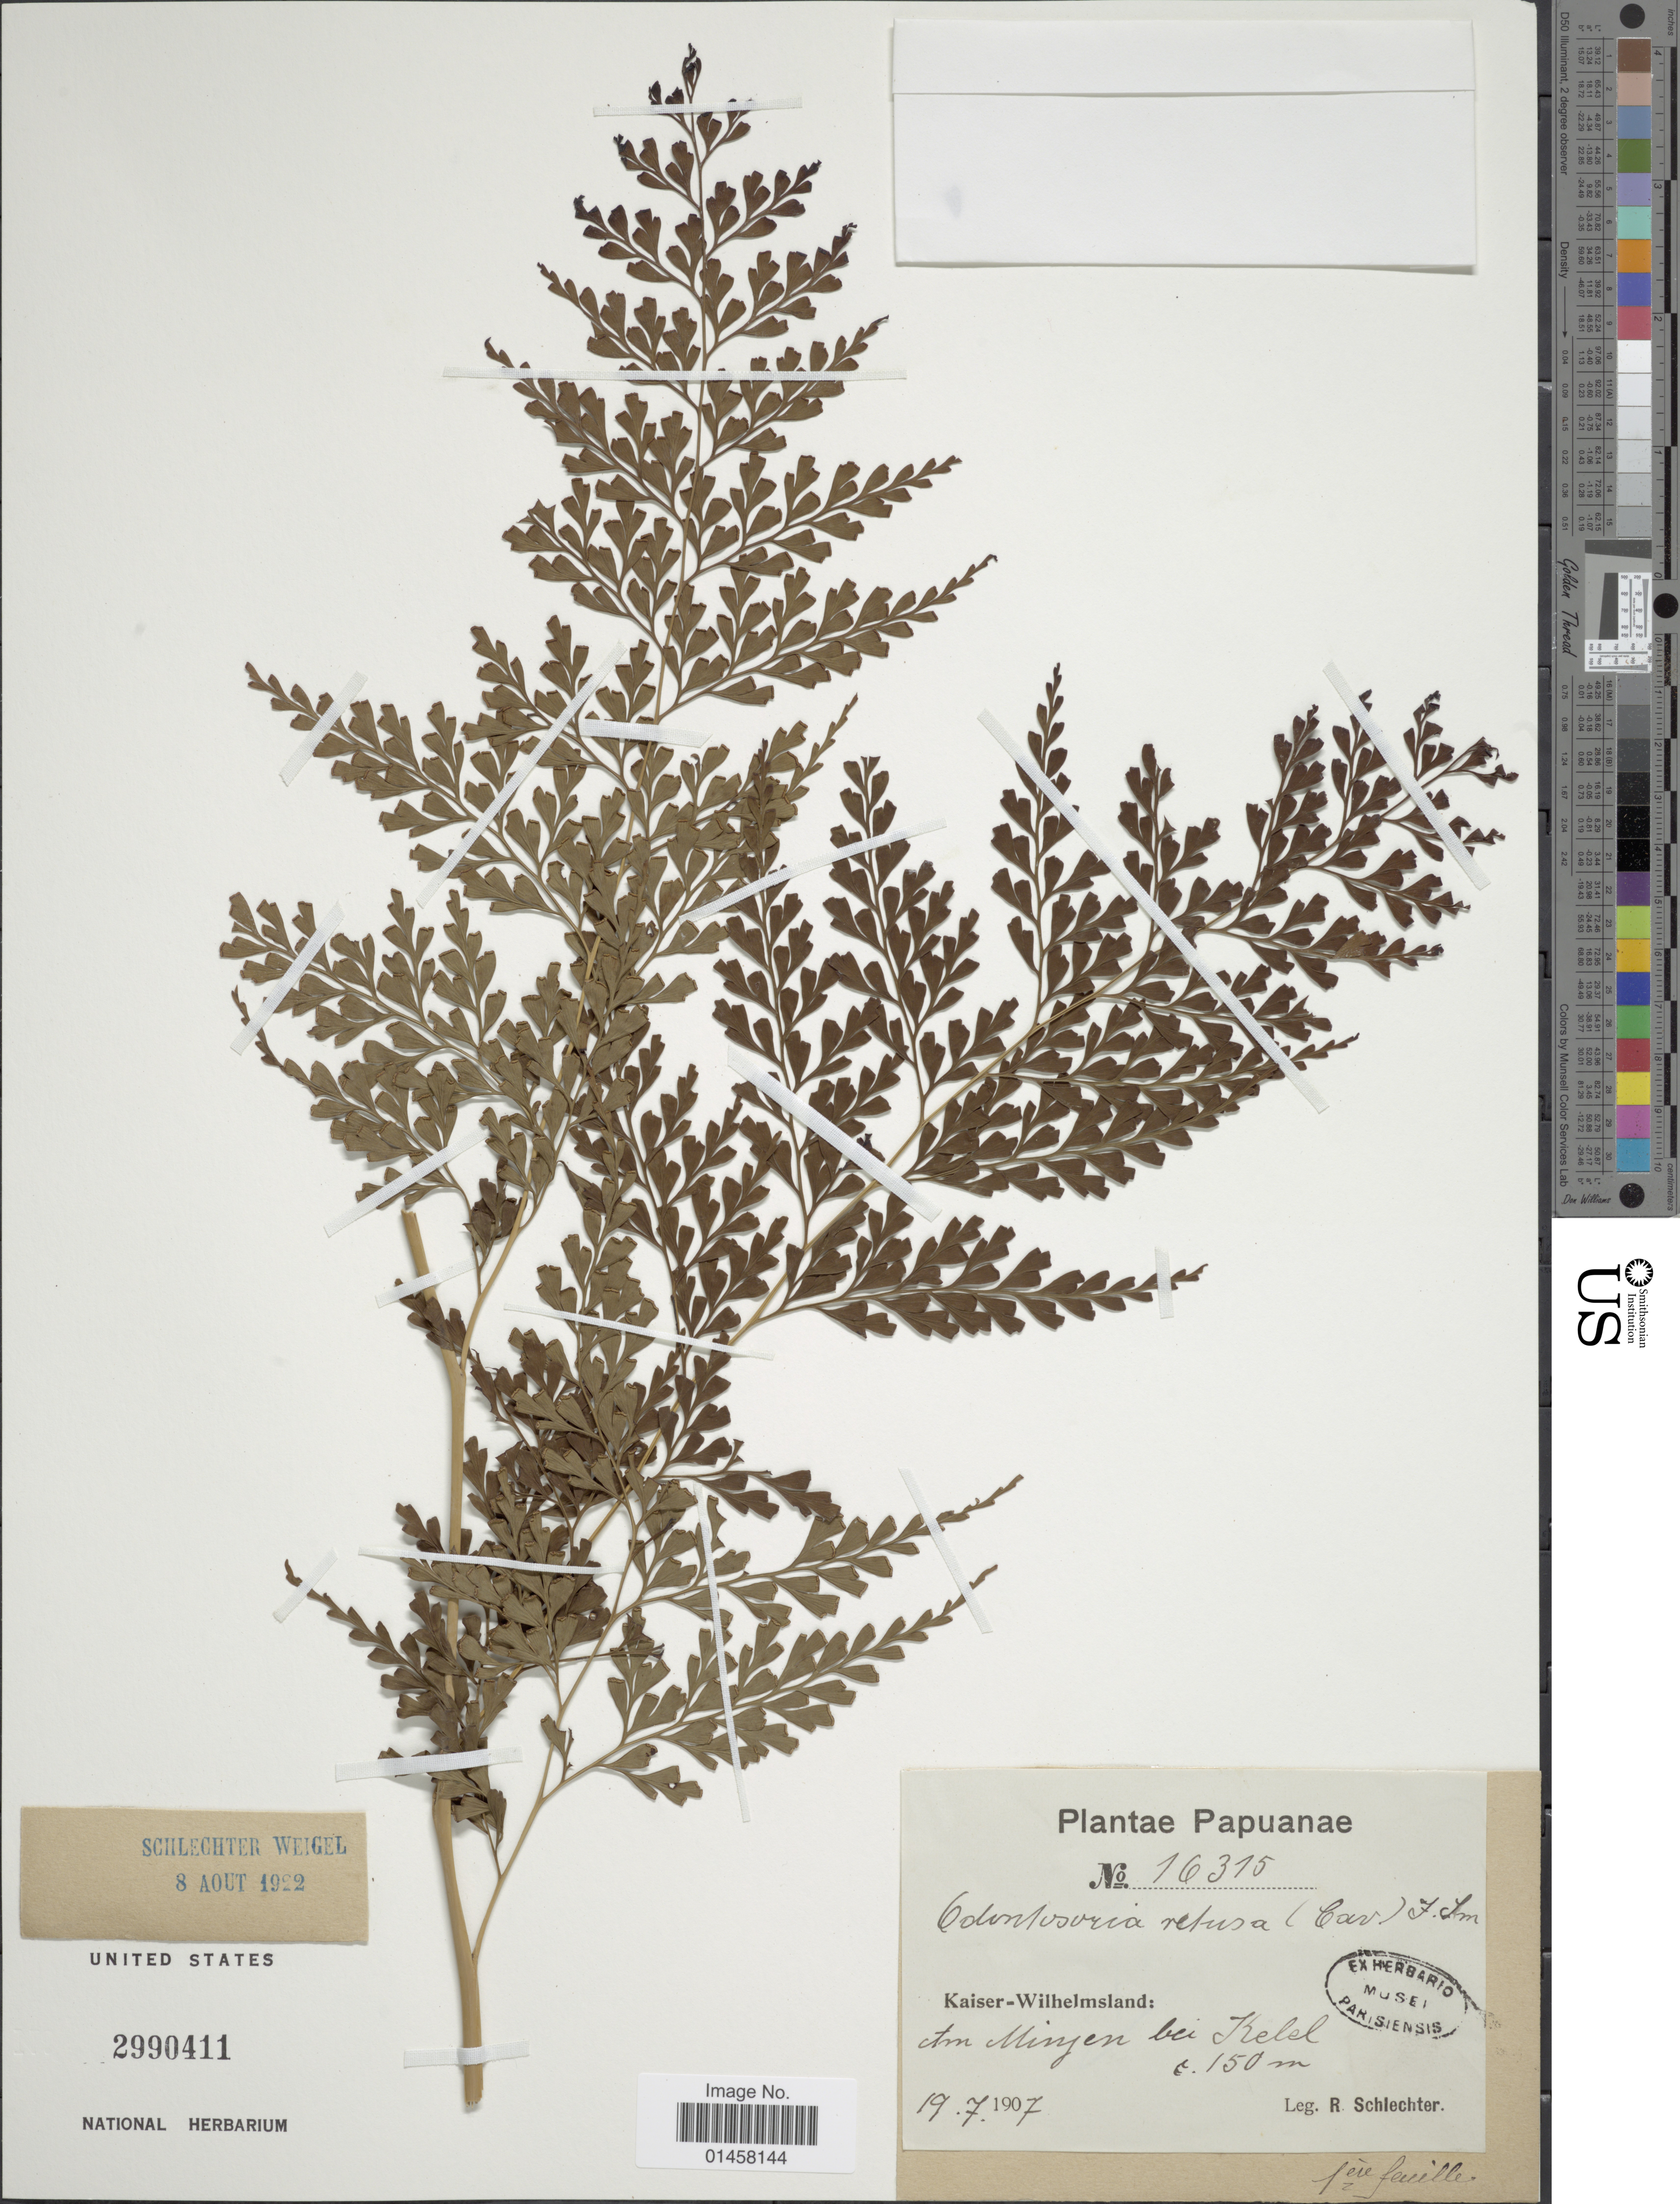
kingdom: Plantae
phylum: Tracheophyta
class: Polypodiopsida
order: Polypodiales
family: Lindsaeaceae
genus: Sphenomeris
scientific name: Sphenomeris retusa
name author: (Cav.) Maxim.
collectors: F. R. R. Schlechter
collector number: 16315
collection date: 1907-07-19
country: Papua New Guinea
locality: Kaiser-Wilhelmsland: Im Mingen bei Kelel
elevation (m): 150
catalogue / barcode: US 2990411